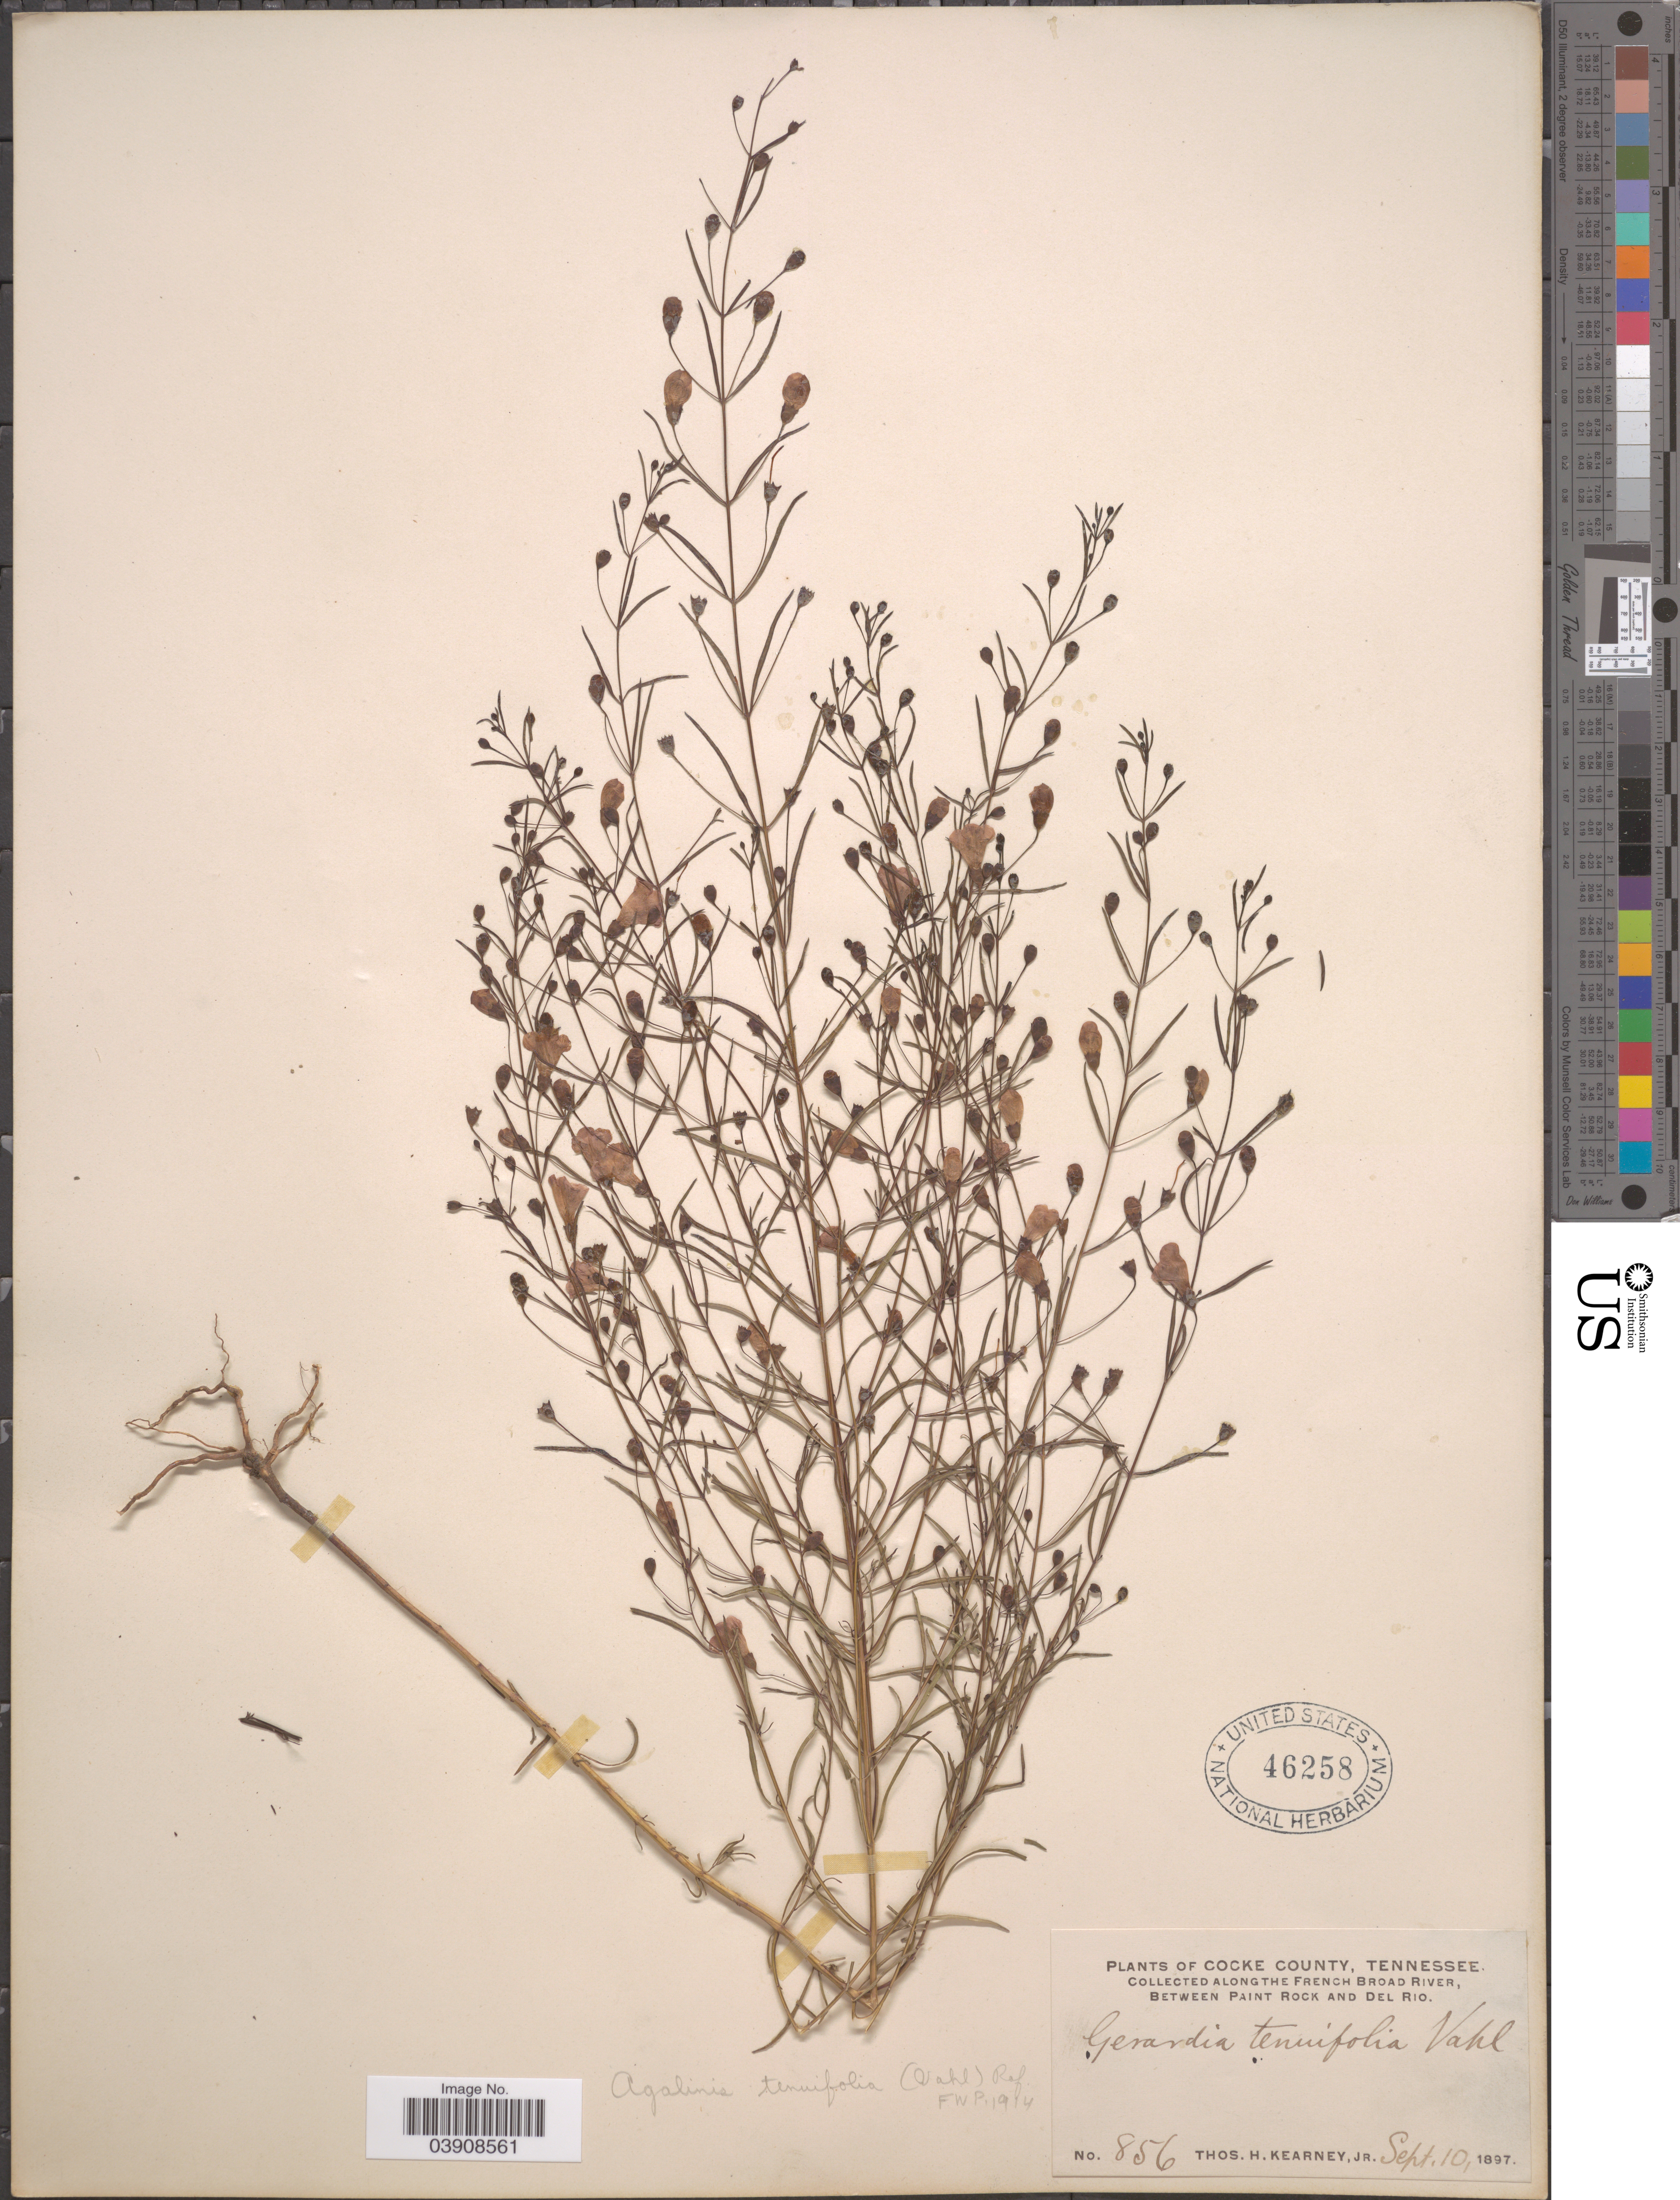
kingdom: Plantae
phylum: Tracheophyta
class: Magnoliopsida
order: Lamiales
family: Orobanchaceae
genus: Agalinis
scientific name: Agalinis tenuifolia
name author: (Vahl) Raf.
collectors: T. H. Kearney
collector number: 856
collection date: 1897-09-10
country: United States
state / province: Tennessee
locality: Cocke County. Along the French Broad River, between Paint Rock and Del Rio.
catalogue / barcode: US 46258